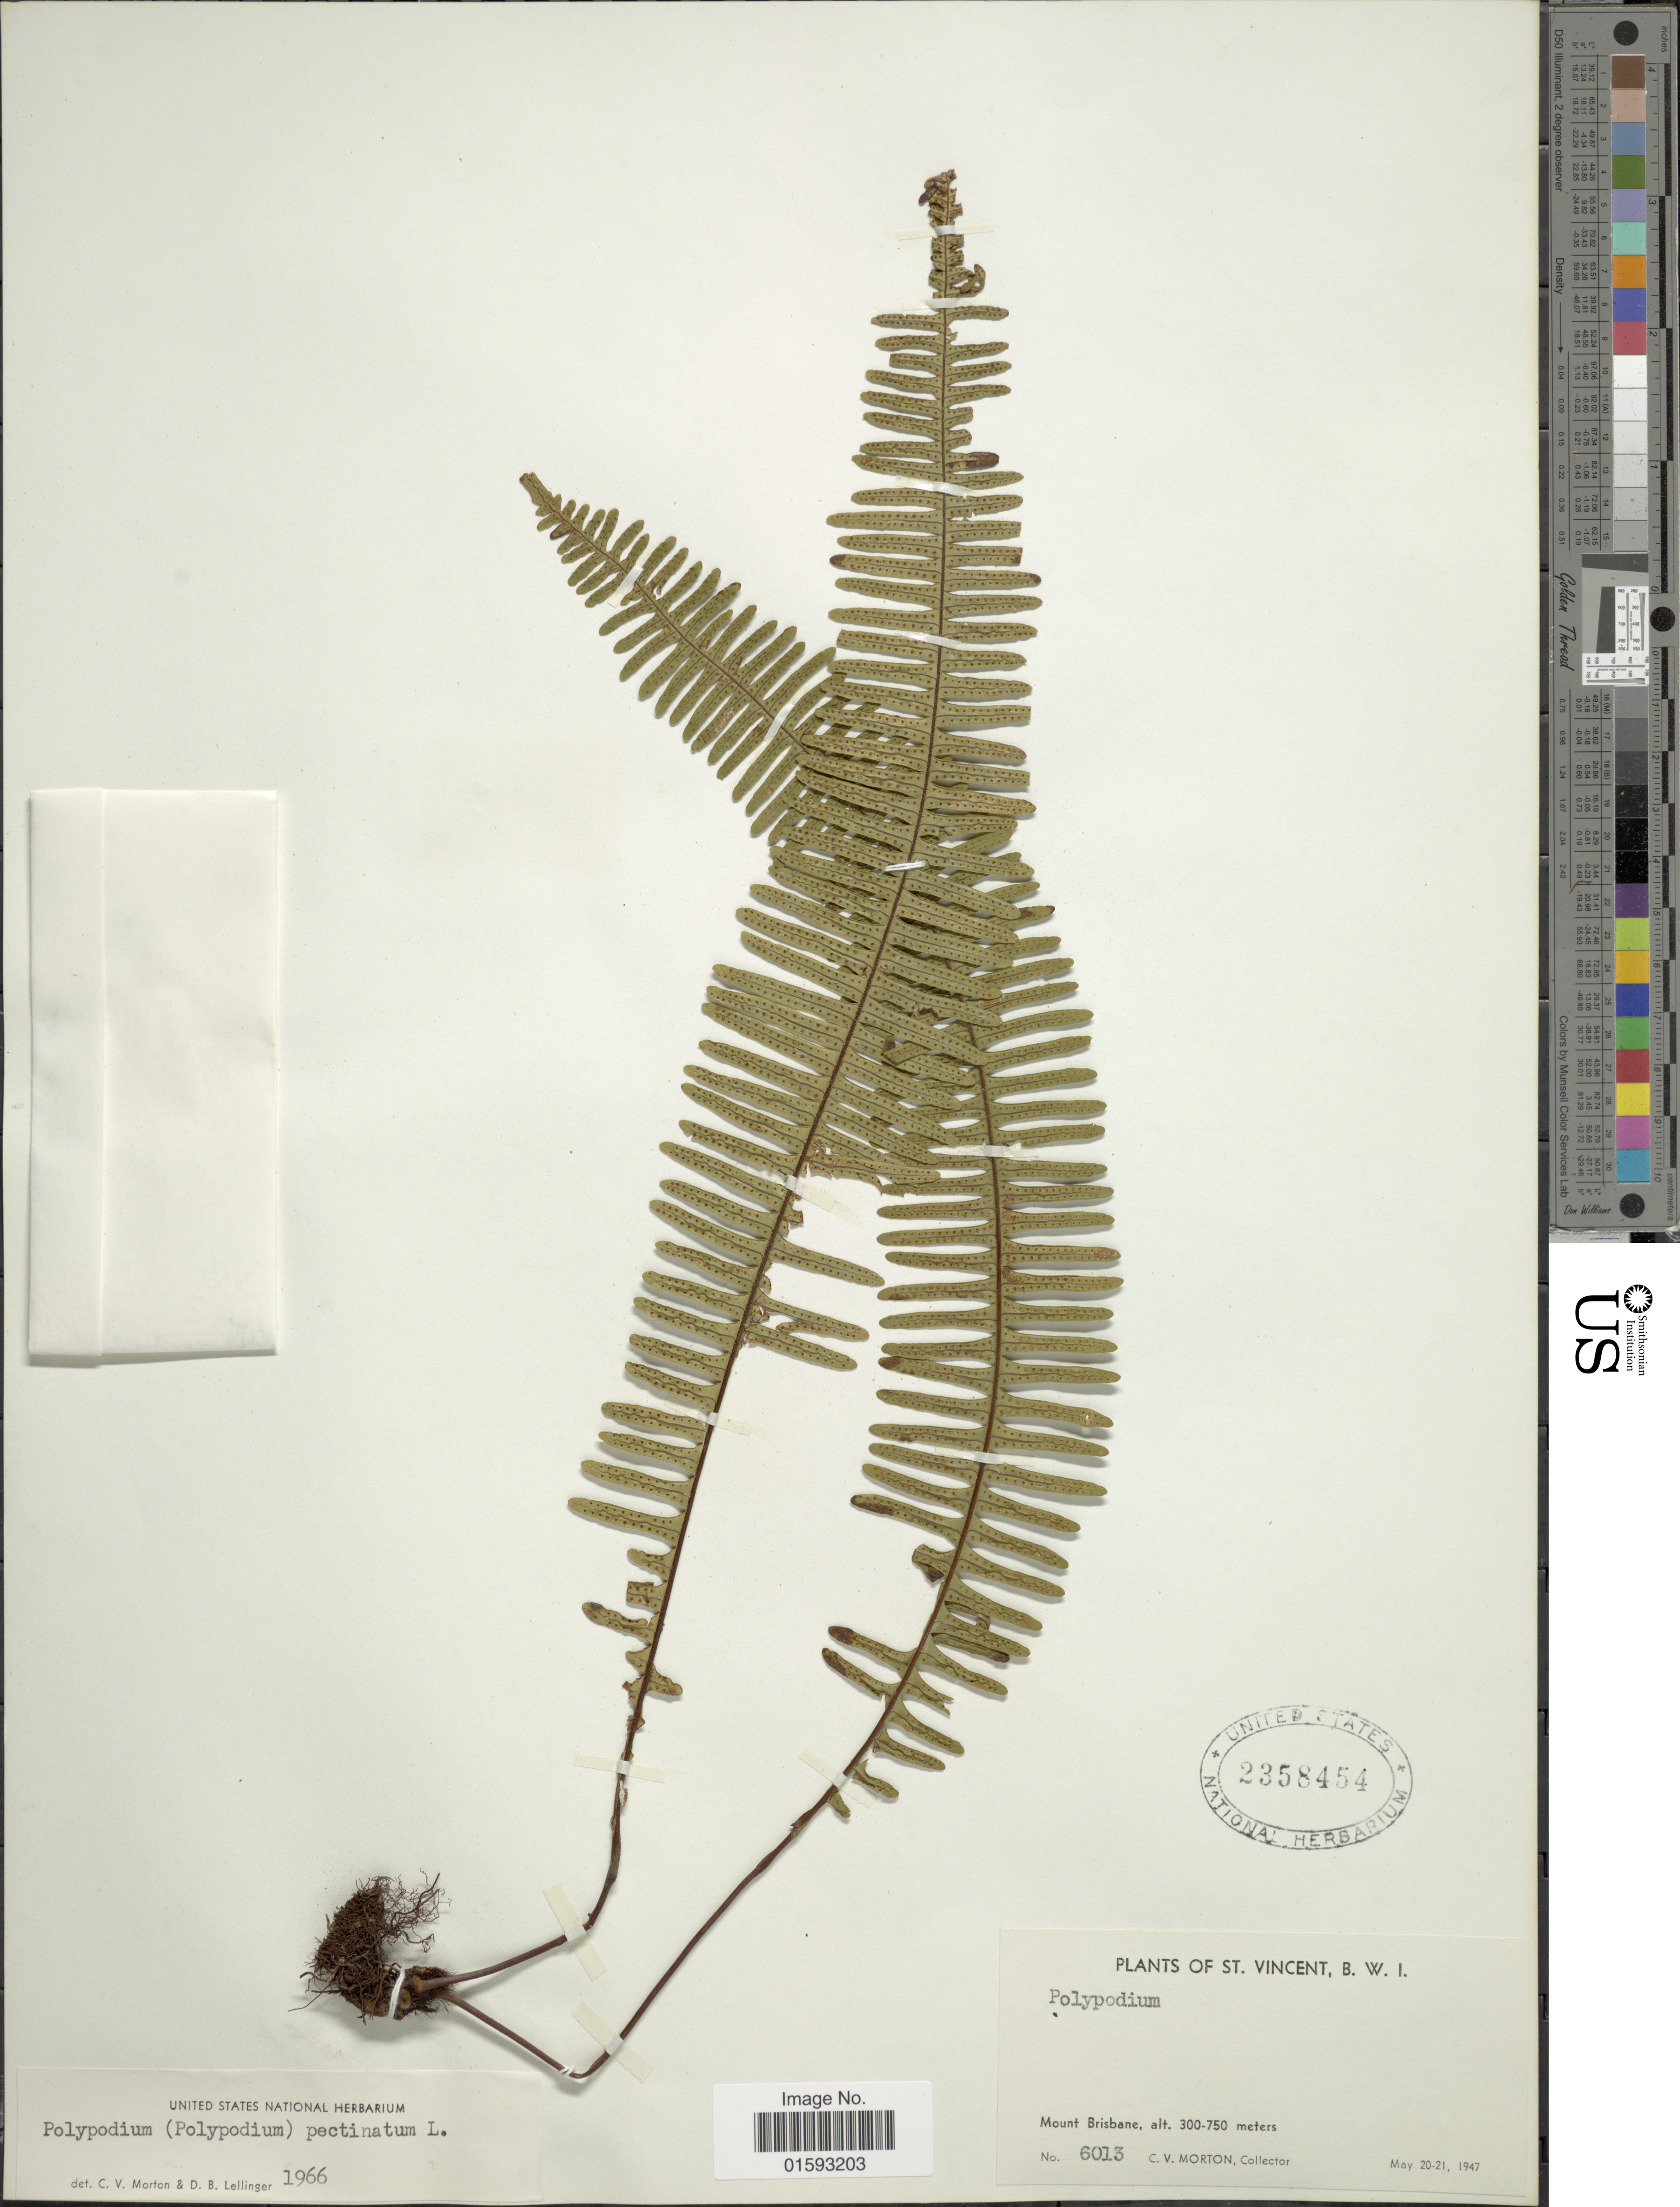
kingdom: Plantae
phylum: Tracheophyta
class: Polypodiopsida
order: Polypodiales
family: Polypodiaceae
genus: Pecluma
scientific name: Pecluma pectinata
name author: (L.) M.G. Price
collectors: C. V. Morton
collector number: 6013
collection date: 1947-05-20/1947-05-21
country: St. Vincent - Grenadines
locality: St. Vincent, Mount Brisbane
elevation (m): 300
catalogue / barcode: US 2358454